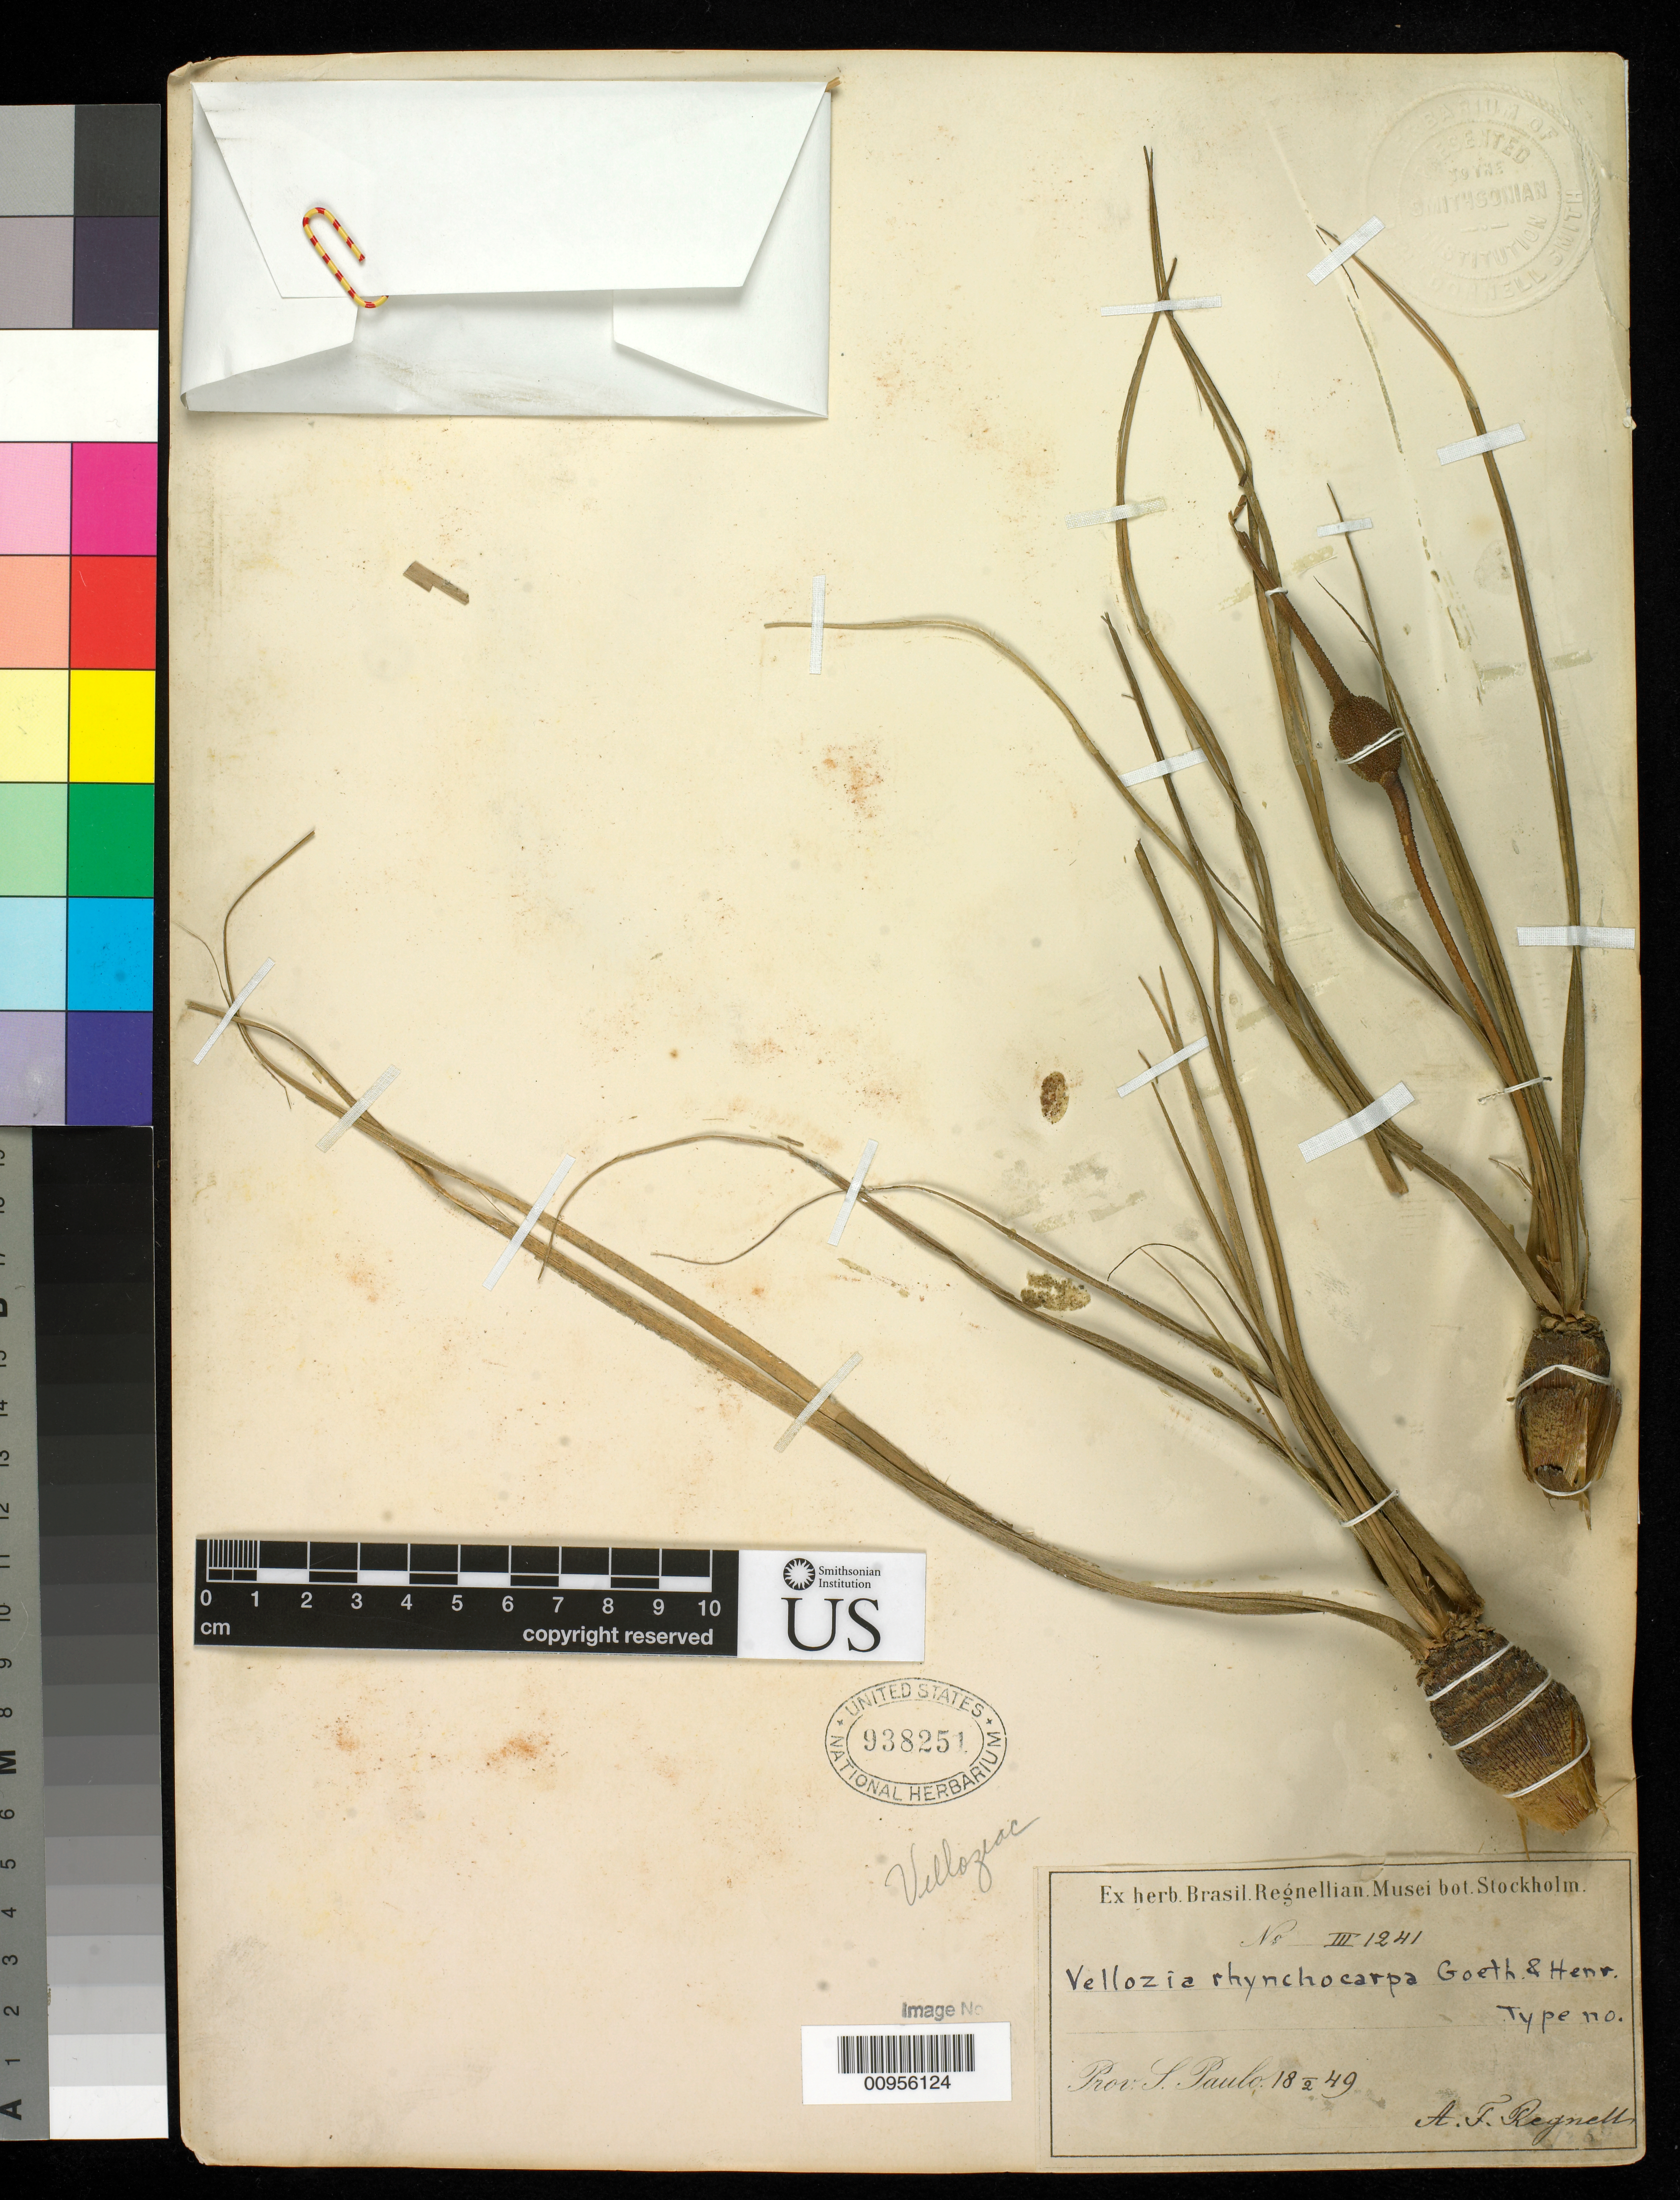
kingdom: Plantae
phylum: Tracheophyta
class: Liliopsida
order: Pandanales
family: Velloziaceae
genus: Vellozia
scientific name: Vellozia rhynchocarpa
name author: Goethart & Henr. in Henr.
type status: Isotype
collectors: A. F. Regnell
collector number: III 1241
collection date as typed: Feb 1849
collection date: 1849-02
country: Brazil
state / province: São Paulo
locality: Brasilia, prov. São Paulo.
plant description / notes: Specimen ex John Donnell Smith herbarium.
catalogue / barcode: US 938251